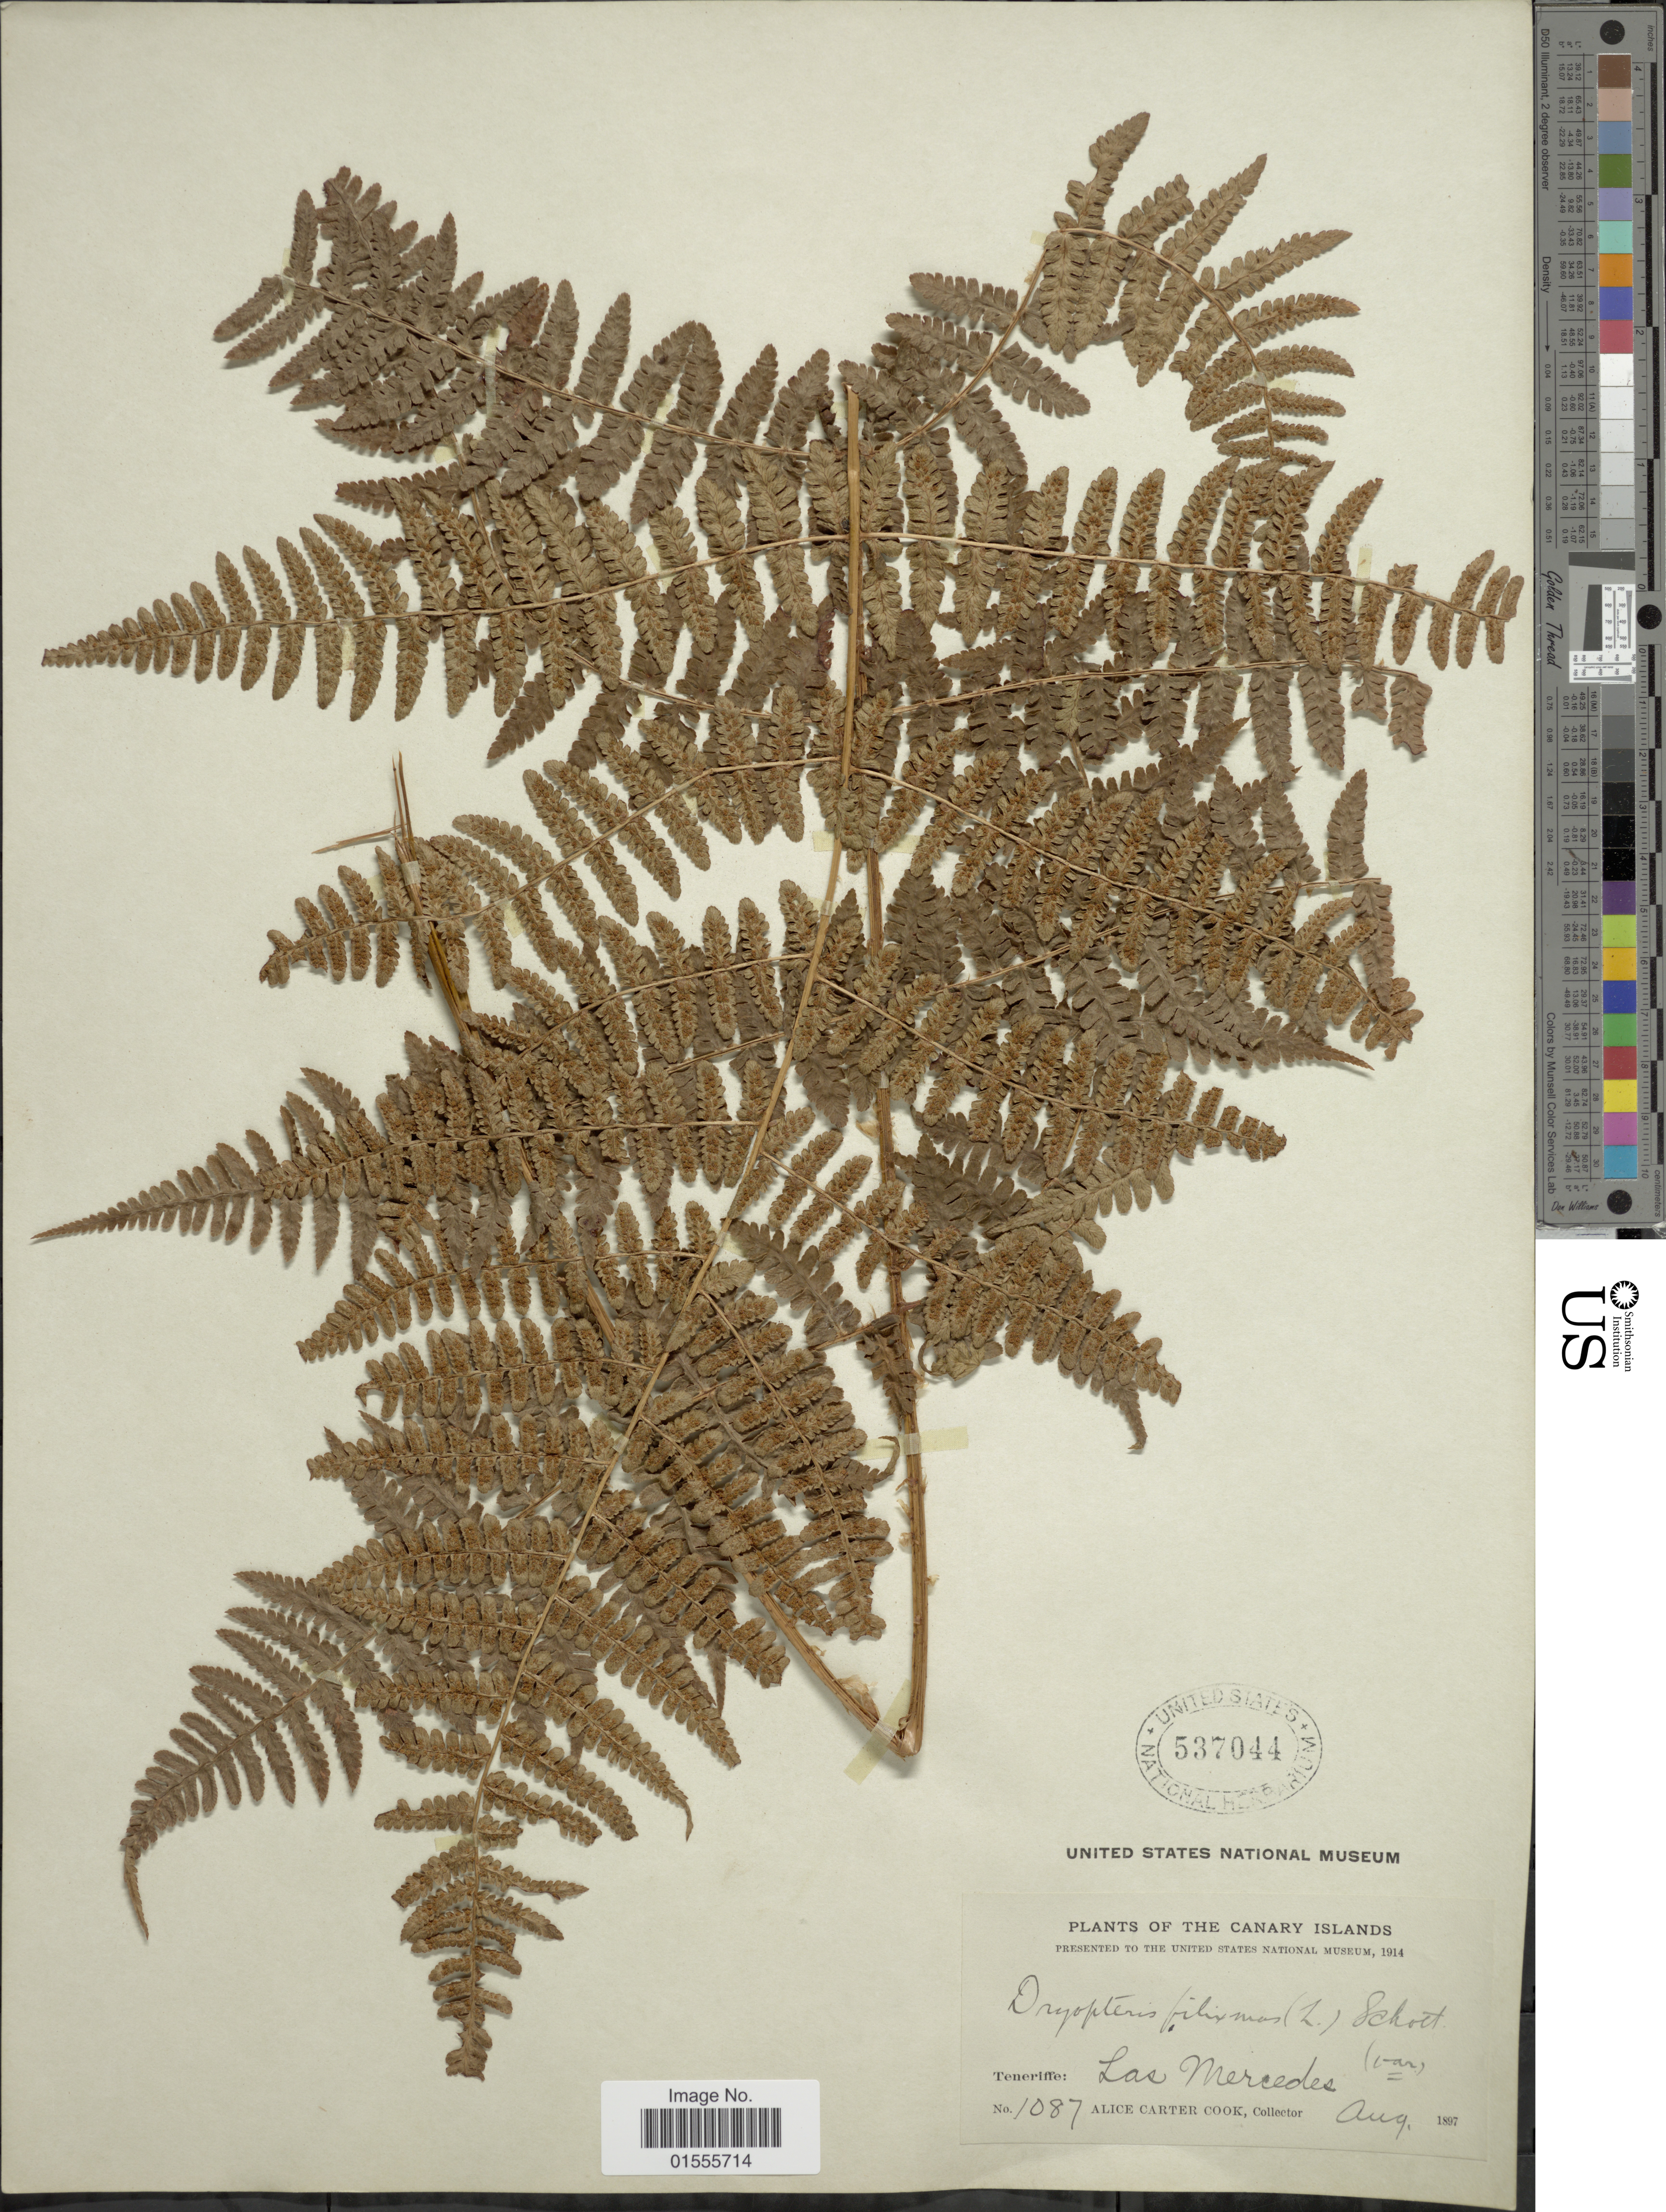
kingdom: Plantae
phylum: Tracheophyta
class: Polypodiopsida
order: Polypodiales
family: Dryopteridaceae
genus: Dryopteris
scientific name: Dryopteris oligodonta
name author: (Desv.) Pic. Serm.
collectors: Alice C. Cook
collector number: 1087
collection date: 1897-08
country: Spain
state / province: Canarias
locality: The Canary Islands, Tenerrife: La Mercedes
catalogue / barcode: US 537044